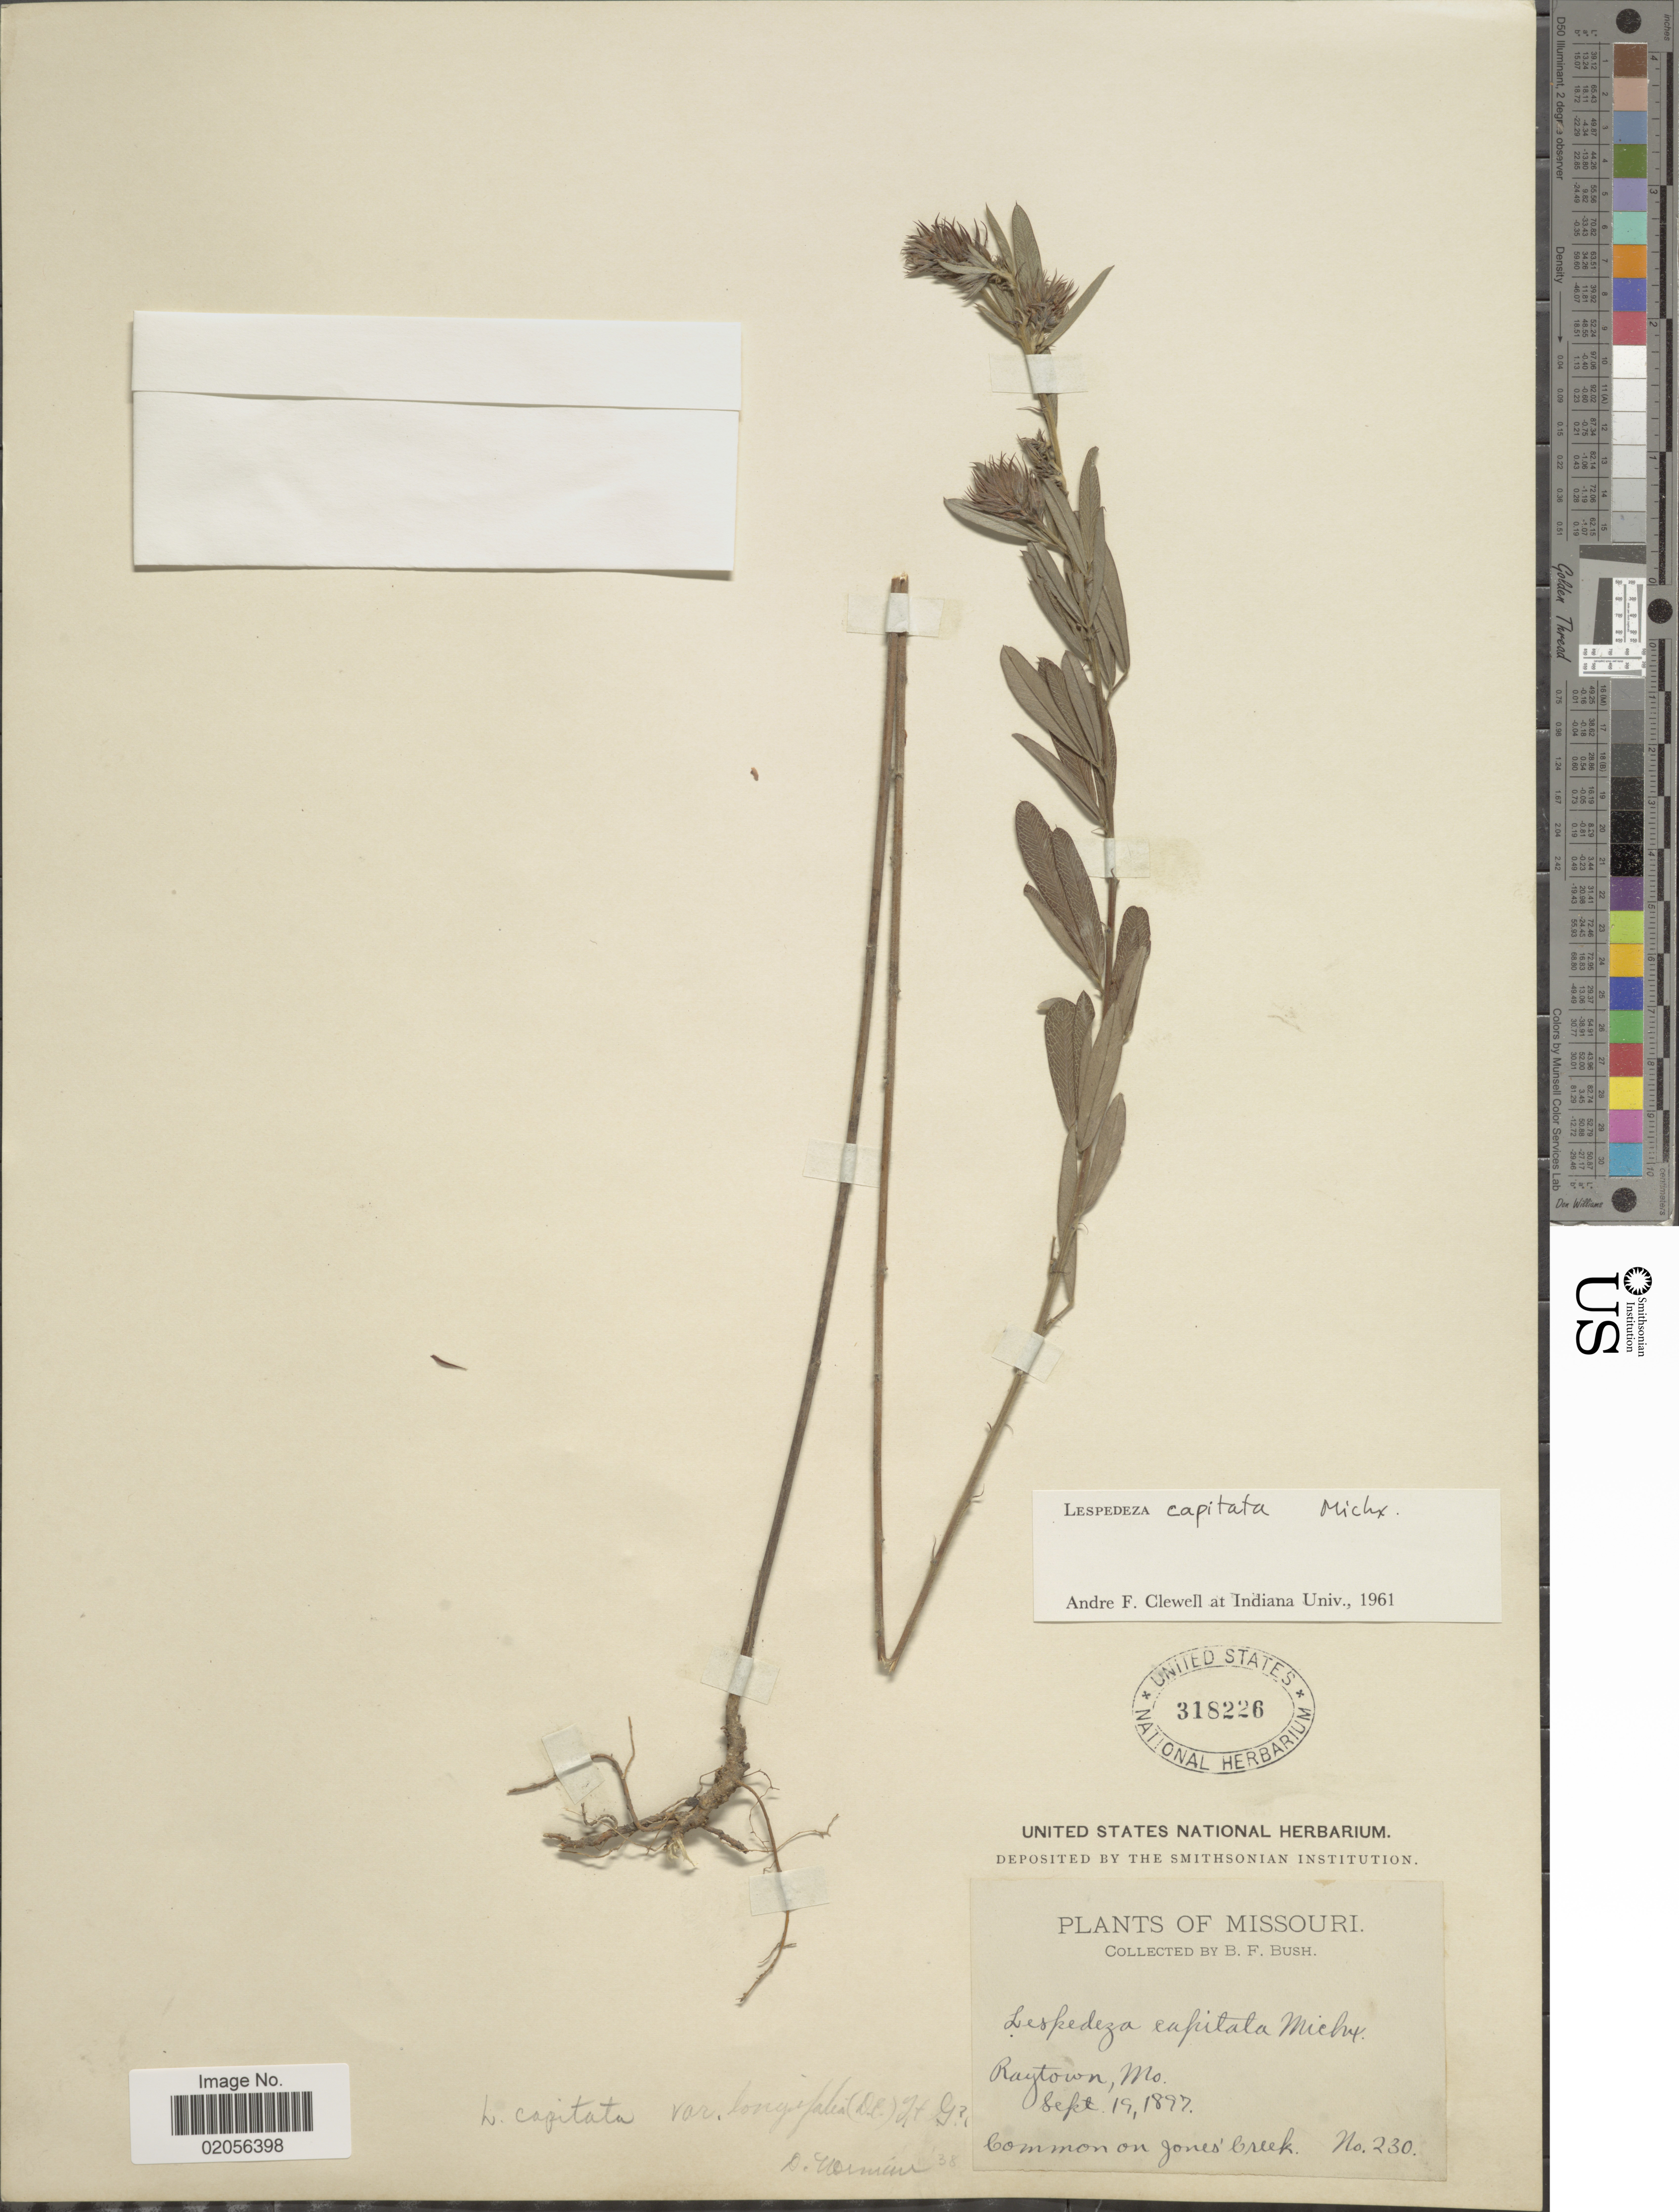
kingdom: Plantae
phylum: Tracheophyta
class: Magnoliopsida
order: Fabales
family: Fabaceae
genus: Lespedeza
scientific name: Lespedeza capitata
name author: Michx.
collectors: B. F. Bush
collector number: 230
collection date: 1897-08-19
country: United States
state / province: Missouri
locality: Raytown, Common on Jones' Creek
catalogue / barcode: US 318226